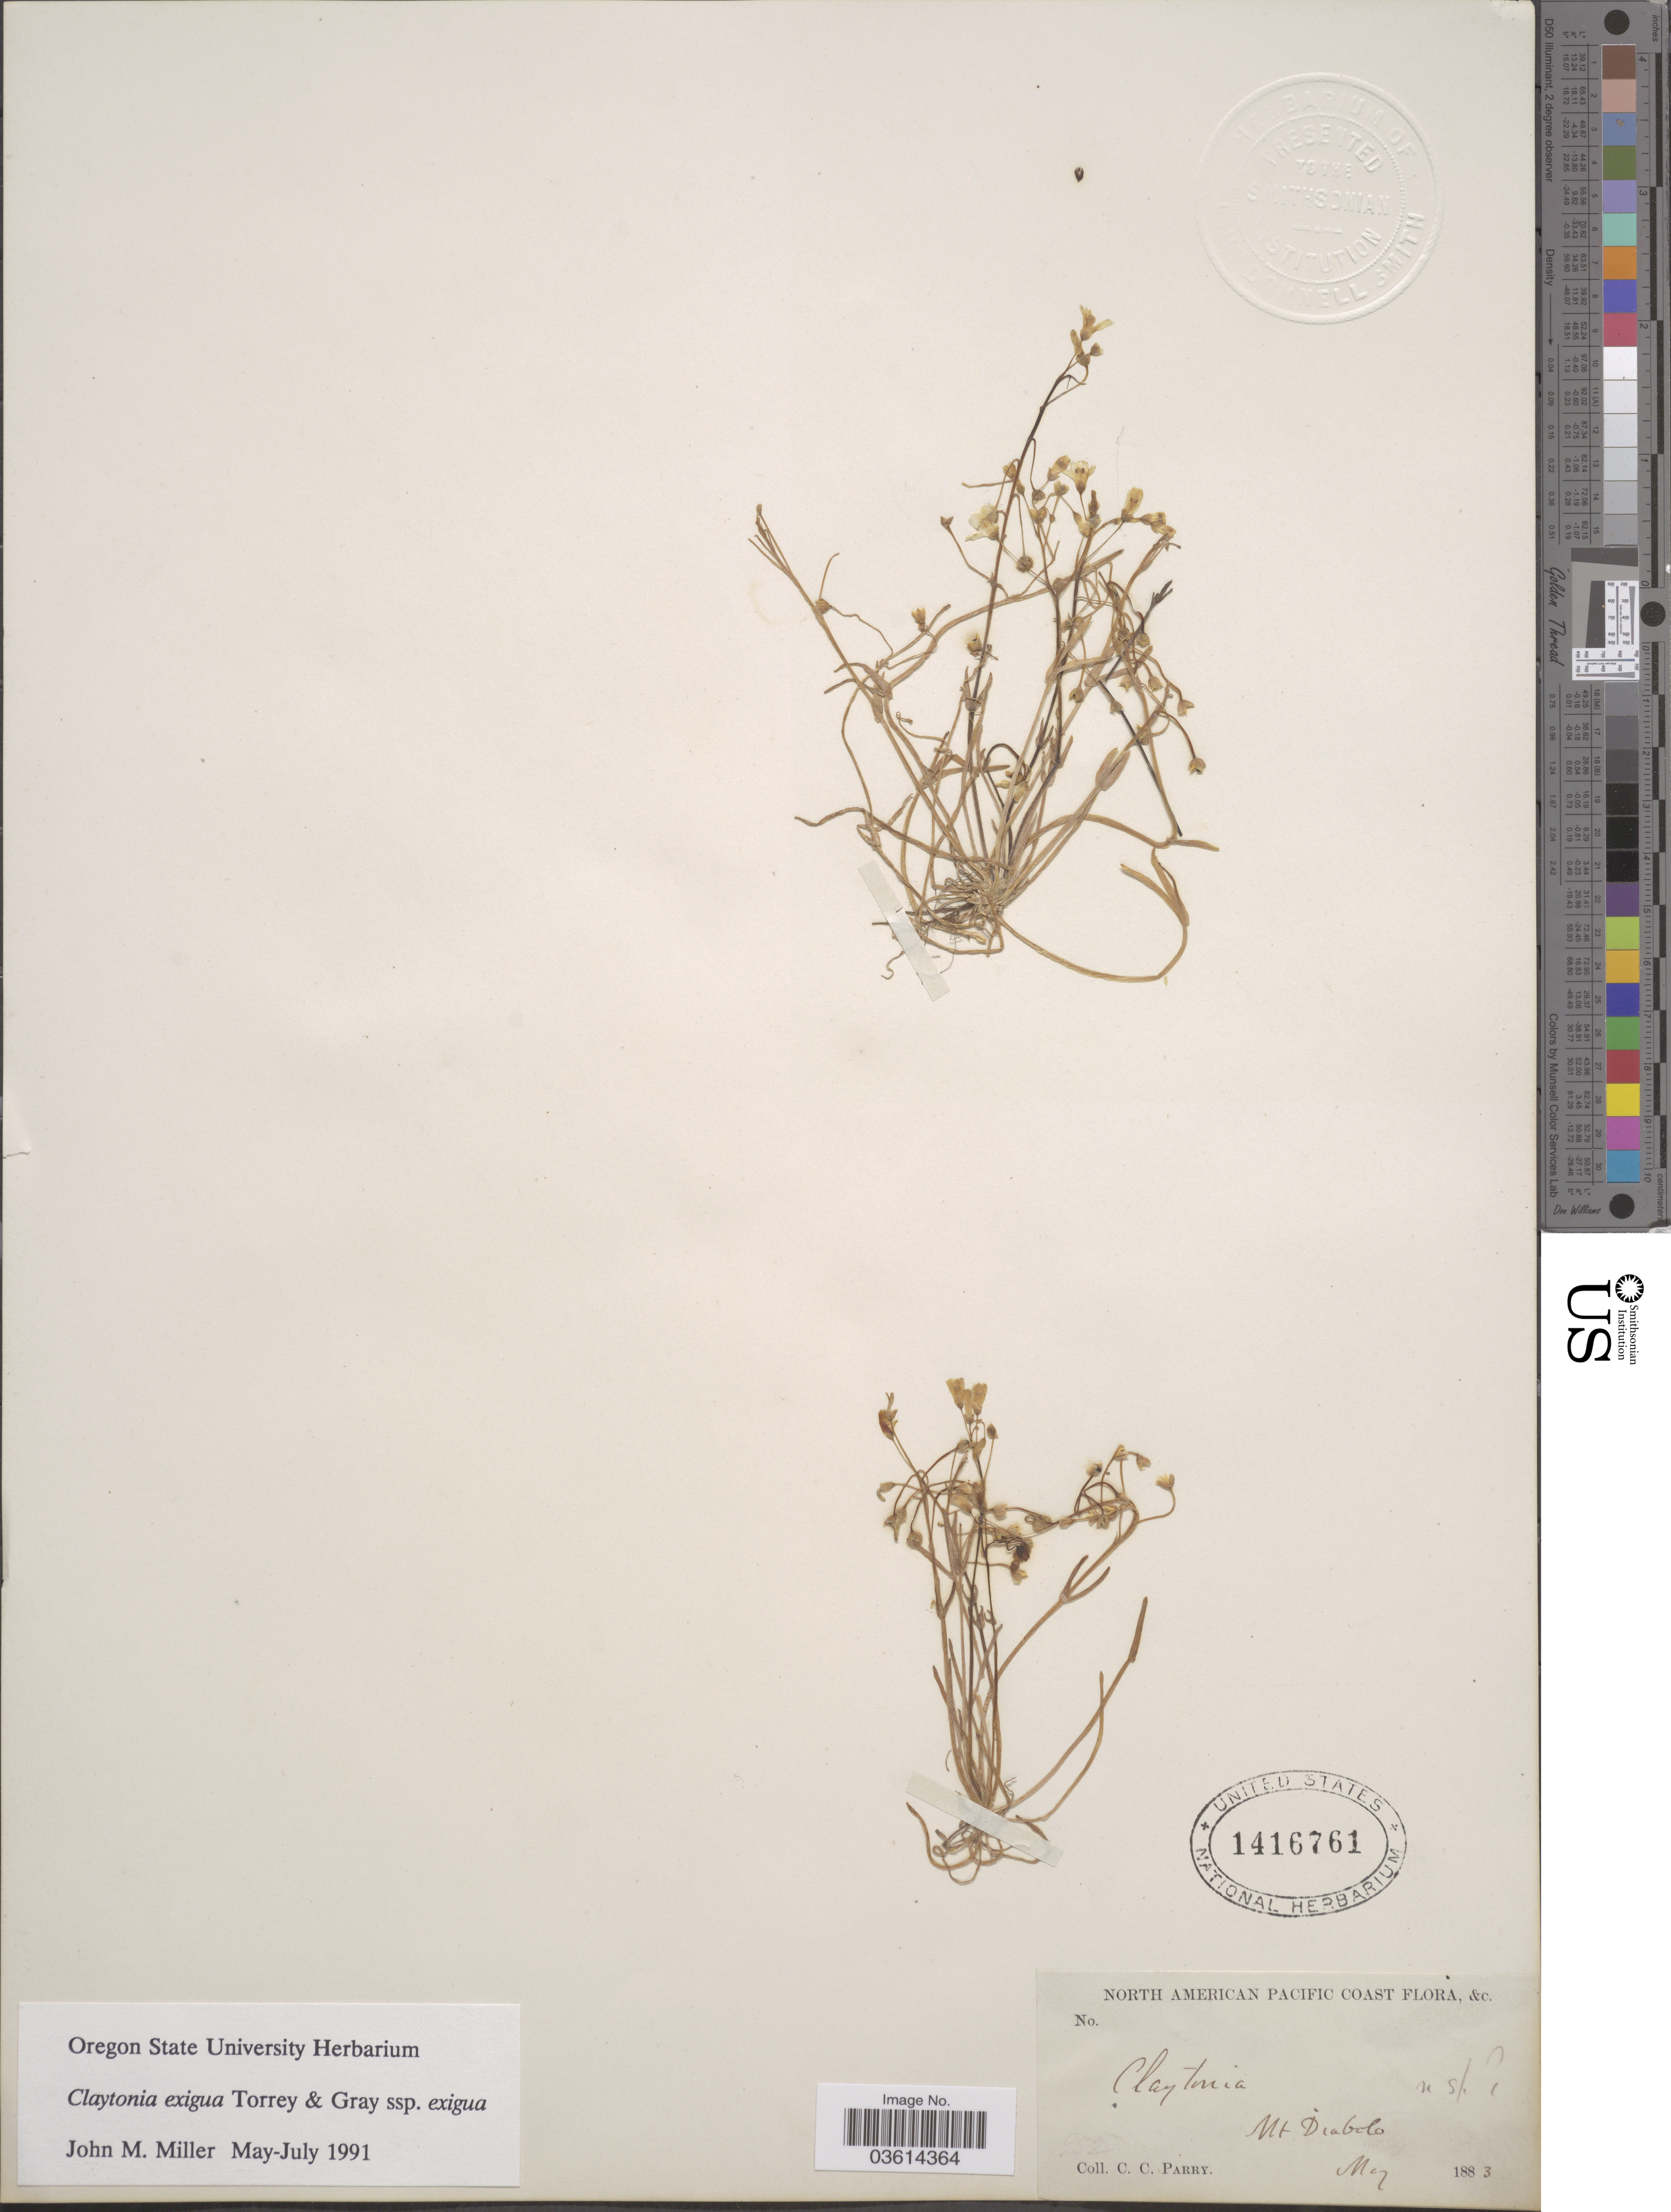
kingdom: Plantae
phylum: Tracheophyta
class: Magnoliopsida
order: Caryophyllales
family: Montiaceae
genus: Claytonia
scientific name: Claytonia exigua subsp. exigua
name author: (Douglas) Torr. & A. Gray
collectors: C. C. Parry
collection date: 1883-05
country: United States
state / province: California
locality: North American Pacific Coast. Mt. Diablo.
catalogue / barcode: US 1416761